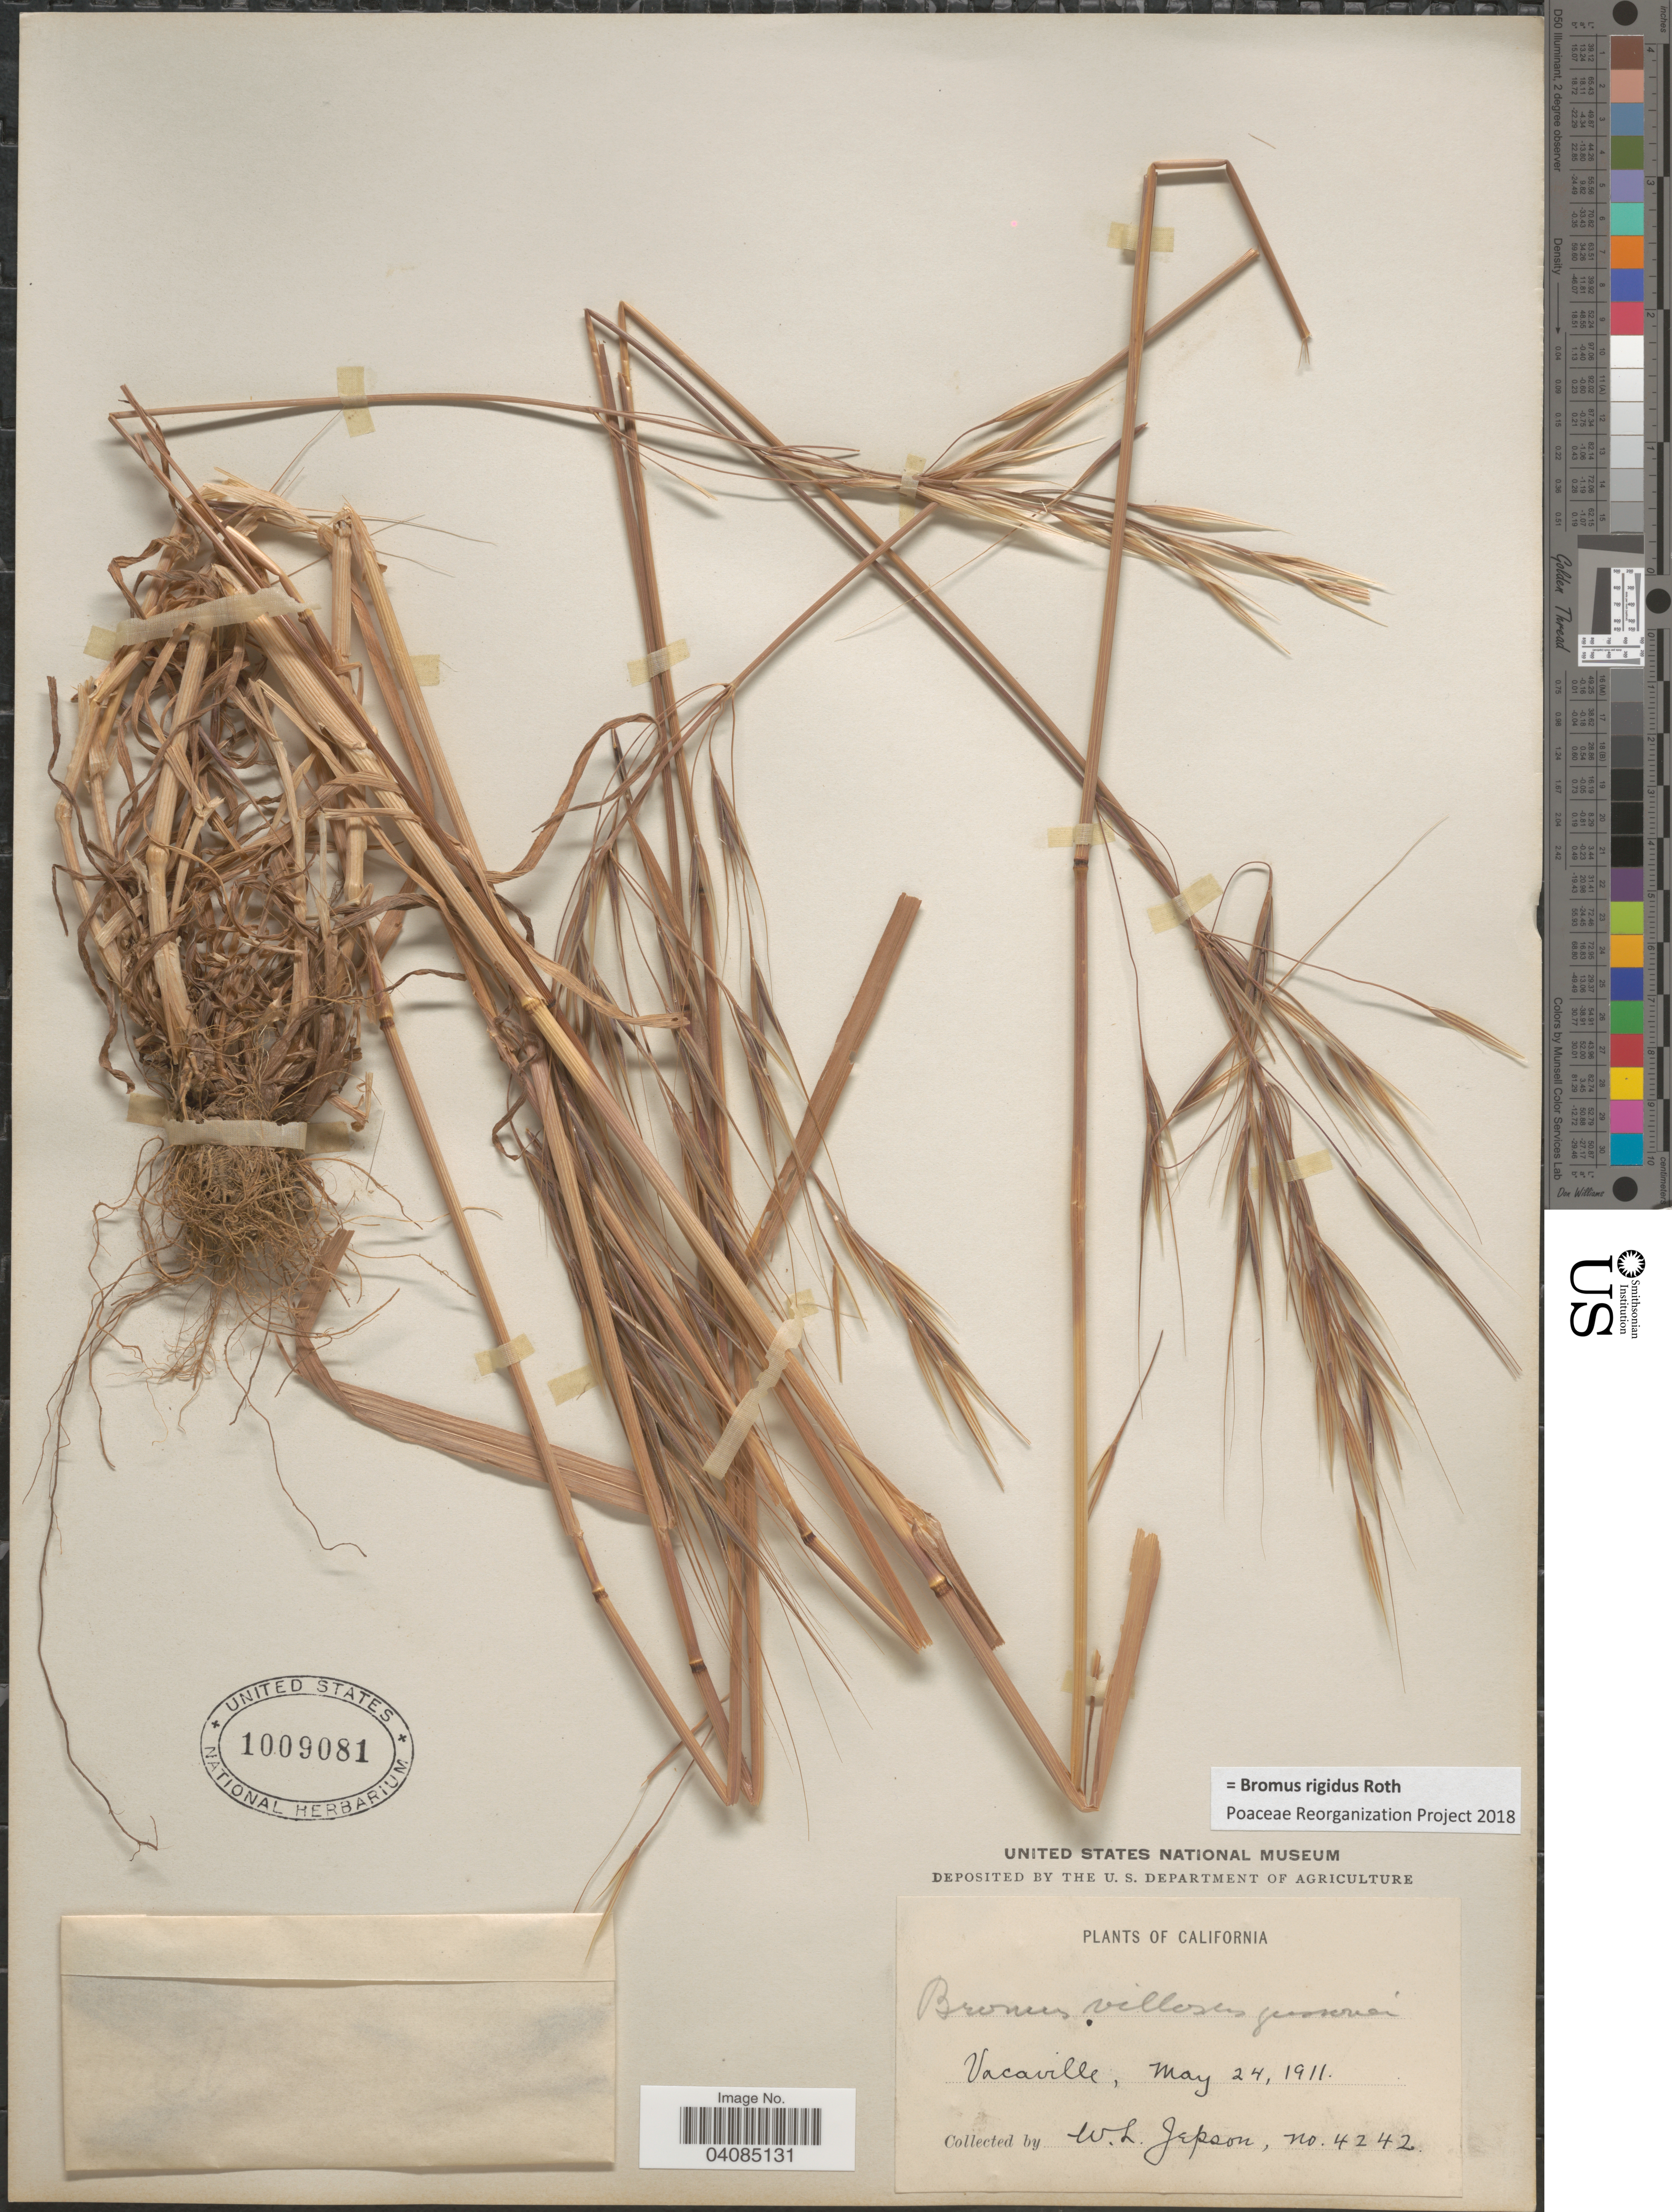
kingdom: Plantae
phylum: Tracheophyta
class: Liliopsida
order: Poales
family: Poaceae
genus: Bromus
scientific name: Bromus rigidus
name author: Roth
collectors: W. L. Jepson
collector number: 4242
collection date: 1911-05-24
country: United States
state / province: California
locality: Vacaville.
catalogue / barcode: US 1009081